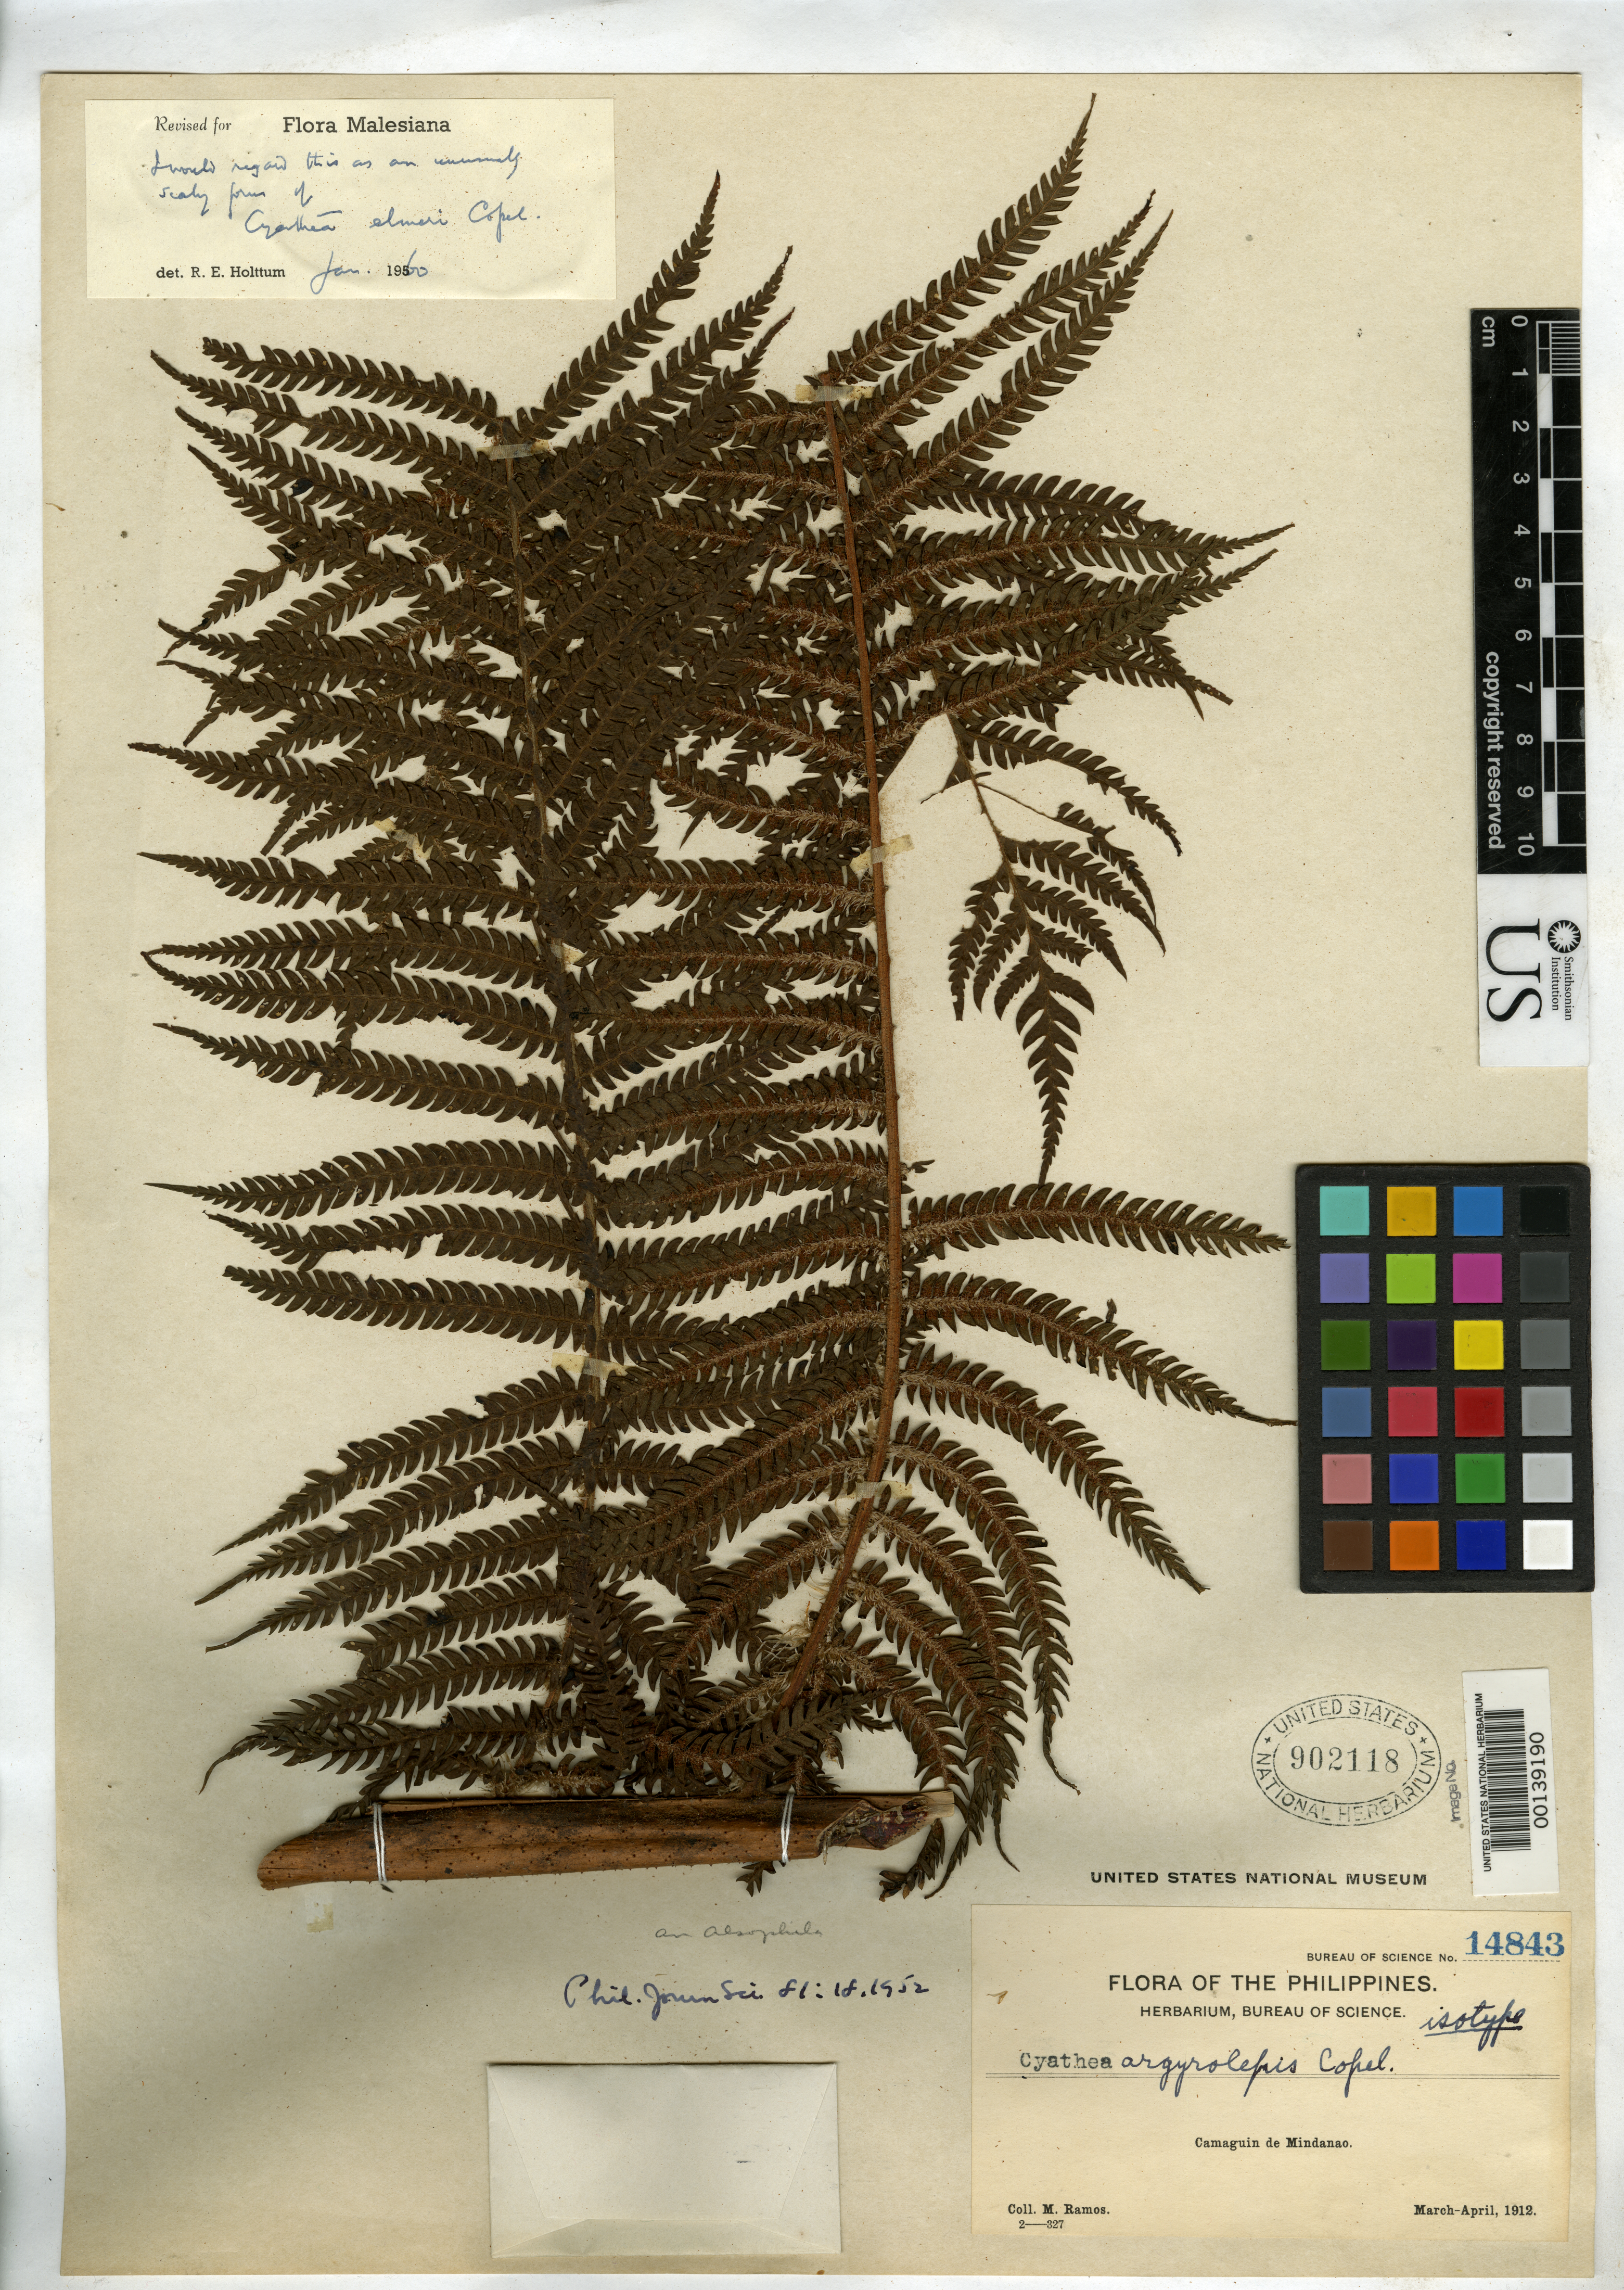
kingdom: Plantae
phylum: Tracheophyta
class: Polypodiopsida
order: Cyatheales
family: Cyatheaceae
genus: Cyathea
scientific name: Cyathea argyrolepis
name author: Copel.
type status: Isotype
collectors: M. Ramos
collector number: Bur. Sci. 14843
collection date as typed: March-April, 1912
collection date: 1912-03/1912-04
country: Philippines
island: Camiguin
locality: "Camaguin de Mindanao."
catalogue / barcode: US 902118